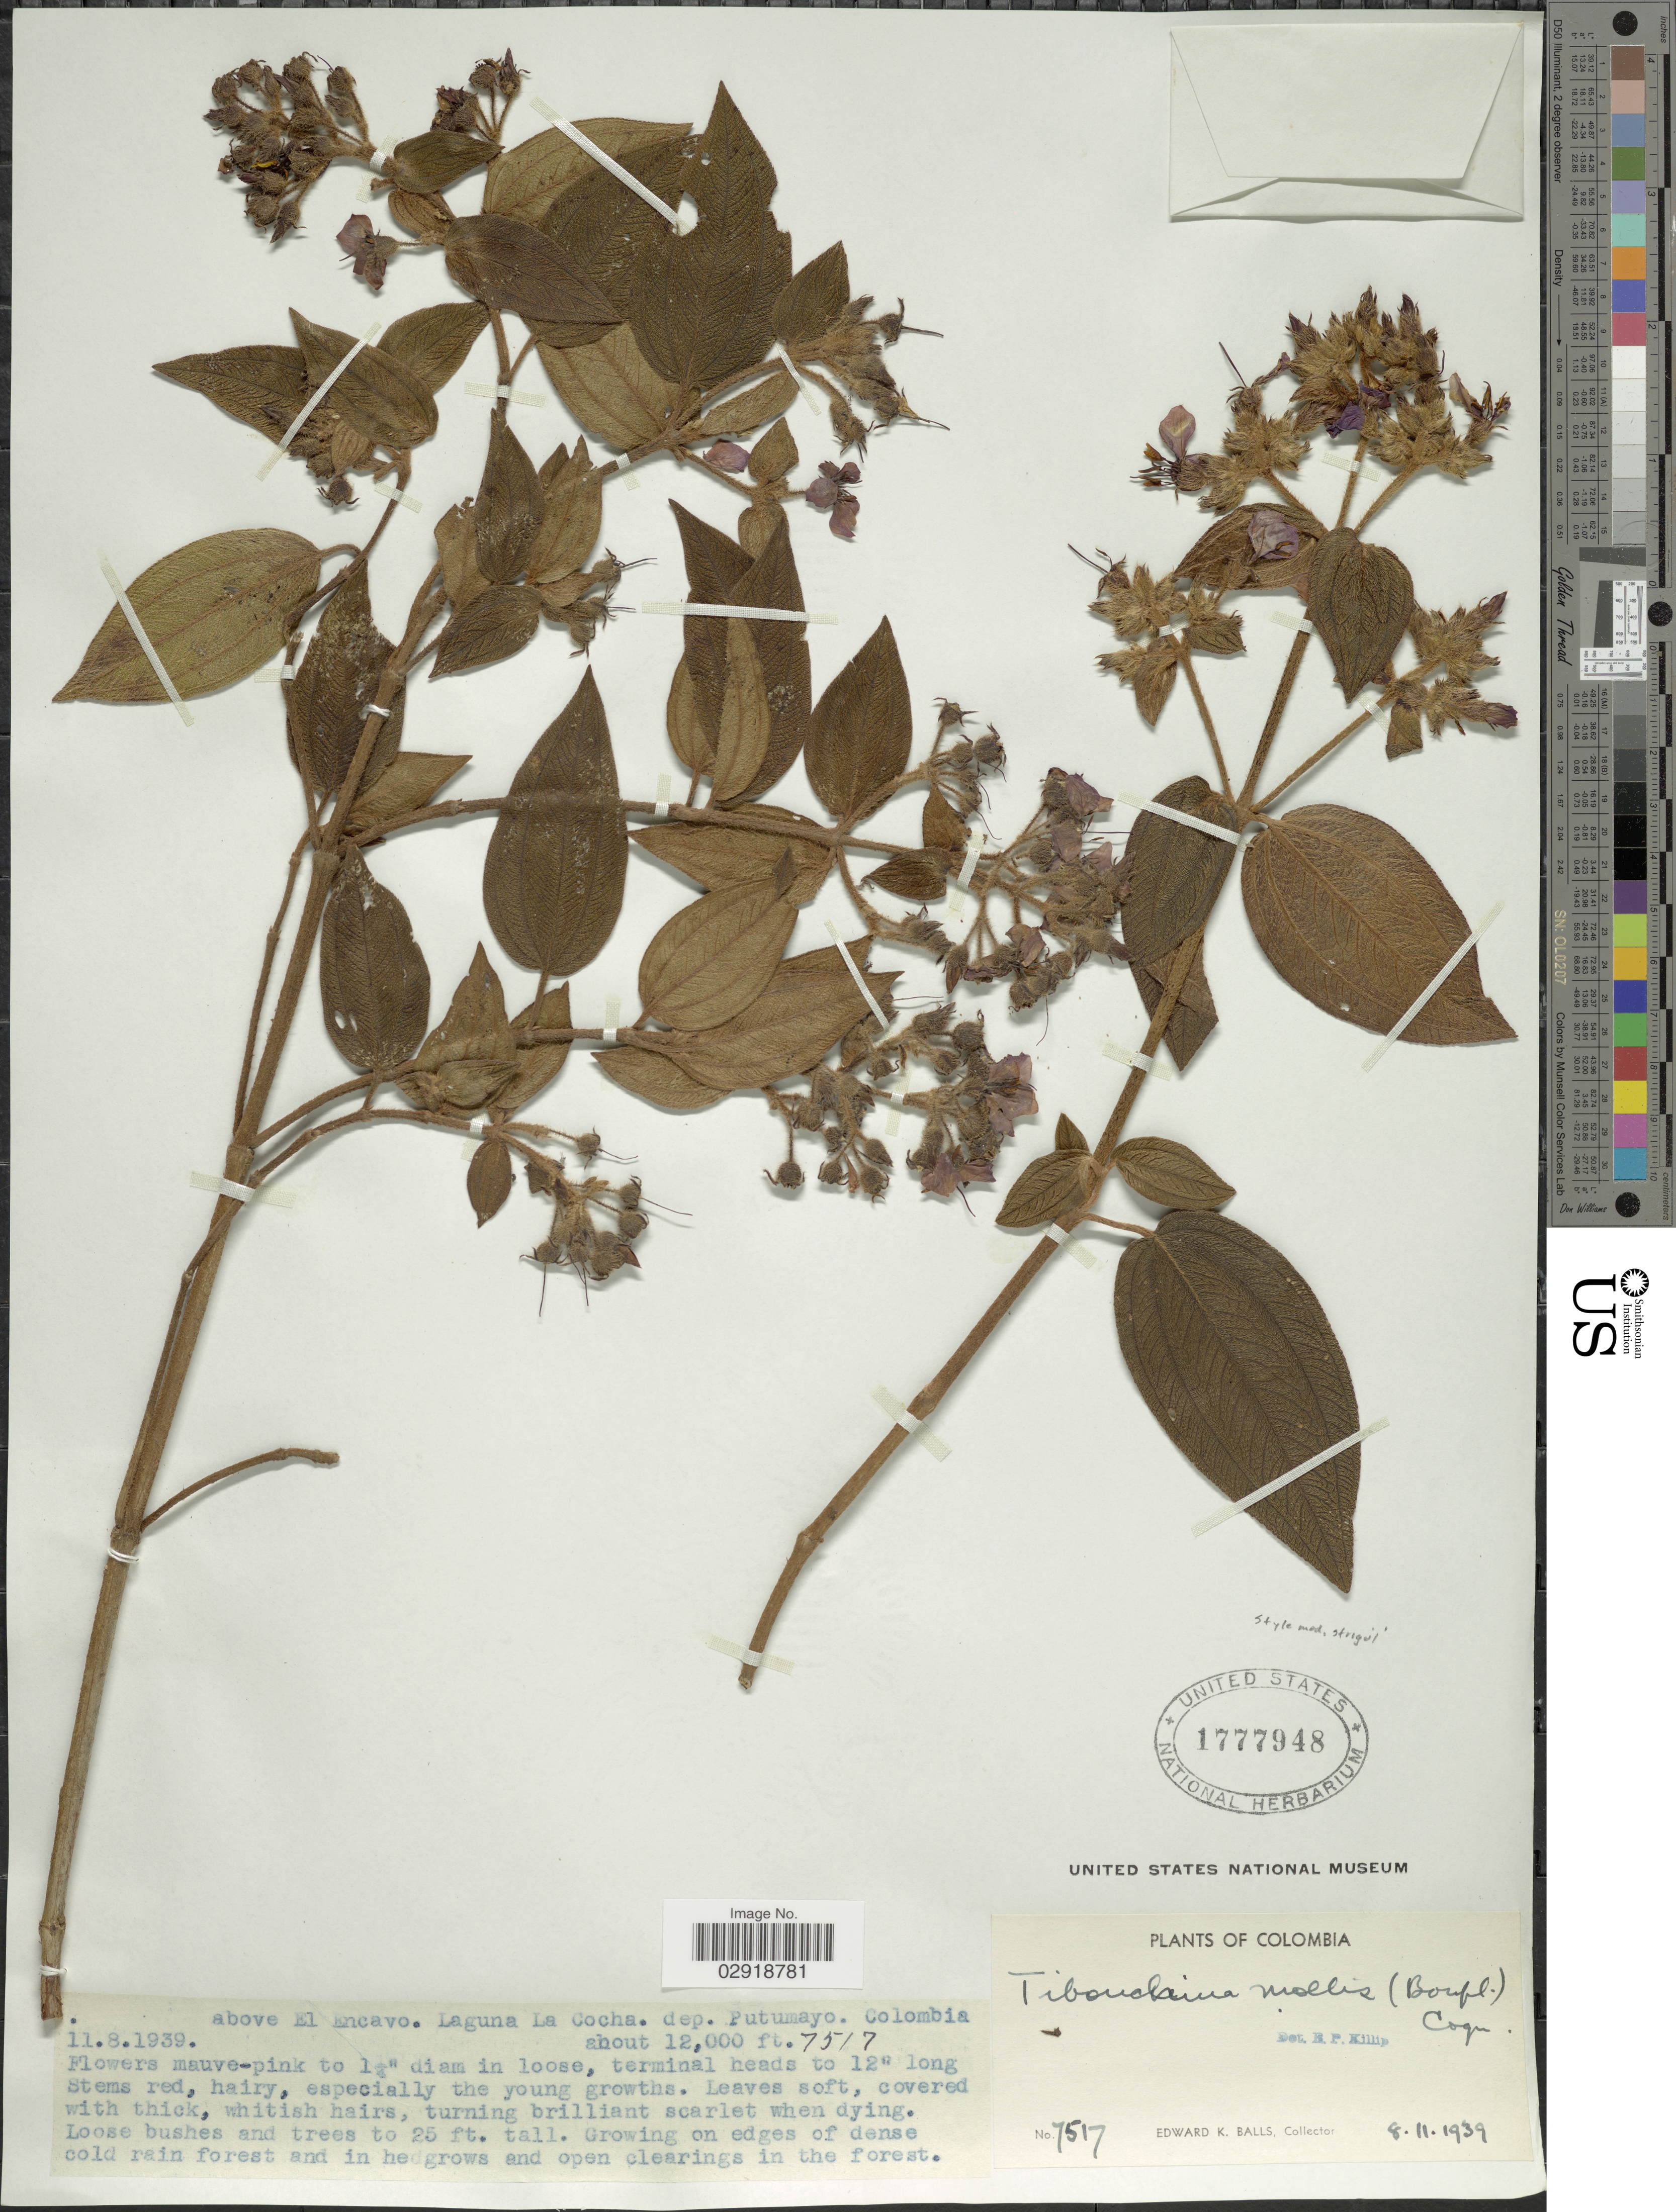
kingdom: Plantae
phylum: Tracheophyta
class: Magnoliopsida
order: Myrtales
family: Melastomataceae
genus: Chaetogastra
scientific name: Chaetogastra mollis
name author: (Bonpl.) DC.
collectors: E. K. Balls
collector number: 7517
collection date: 1939-11-08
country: Colombia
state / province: Putumayo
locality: Above El Encavo. Laguna La Cocha. Dep. Putumayo.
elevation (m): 3658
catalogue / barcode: US 1777948